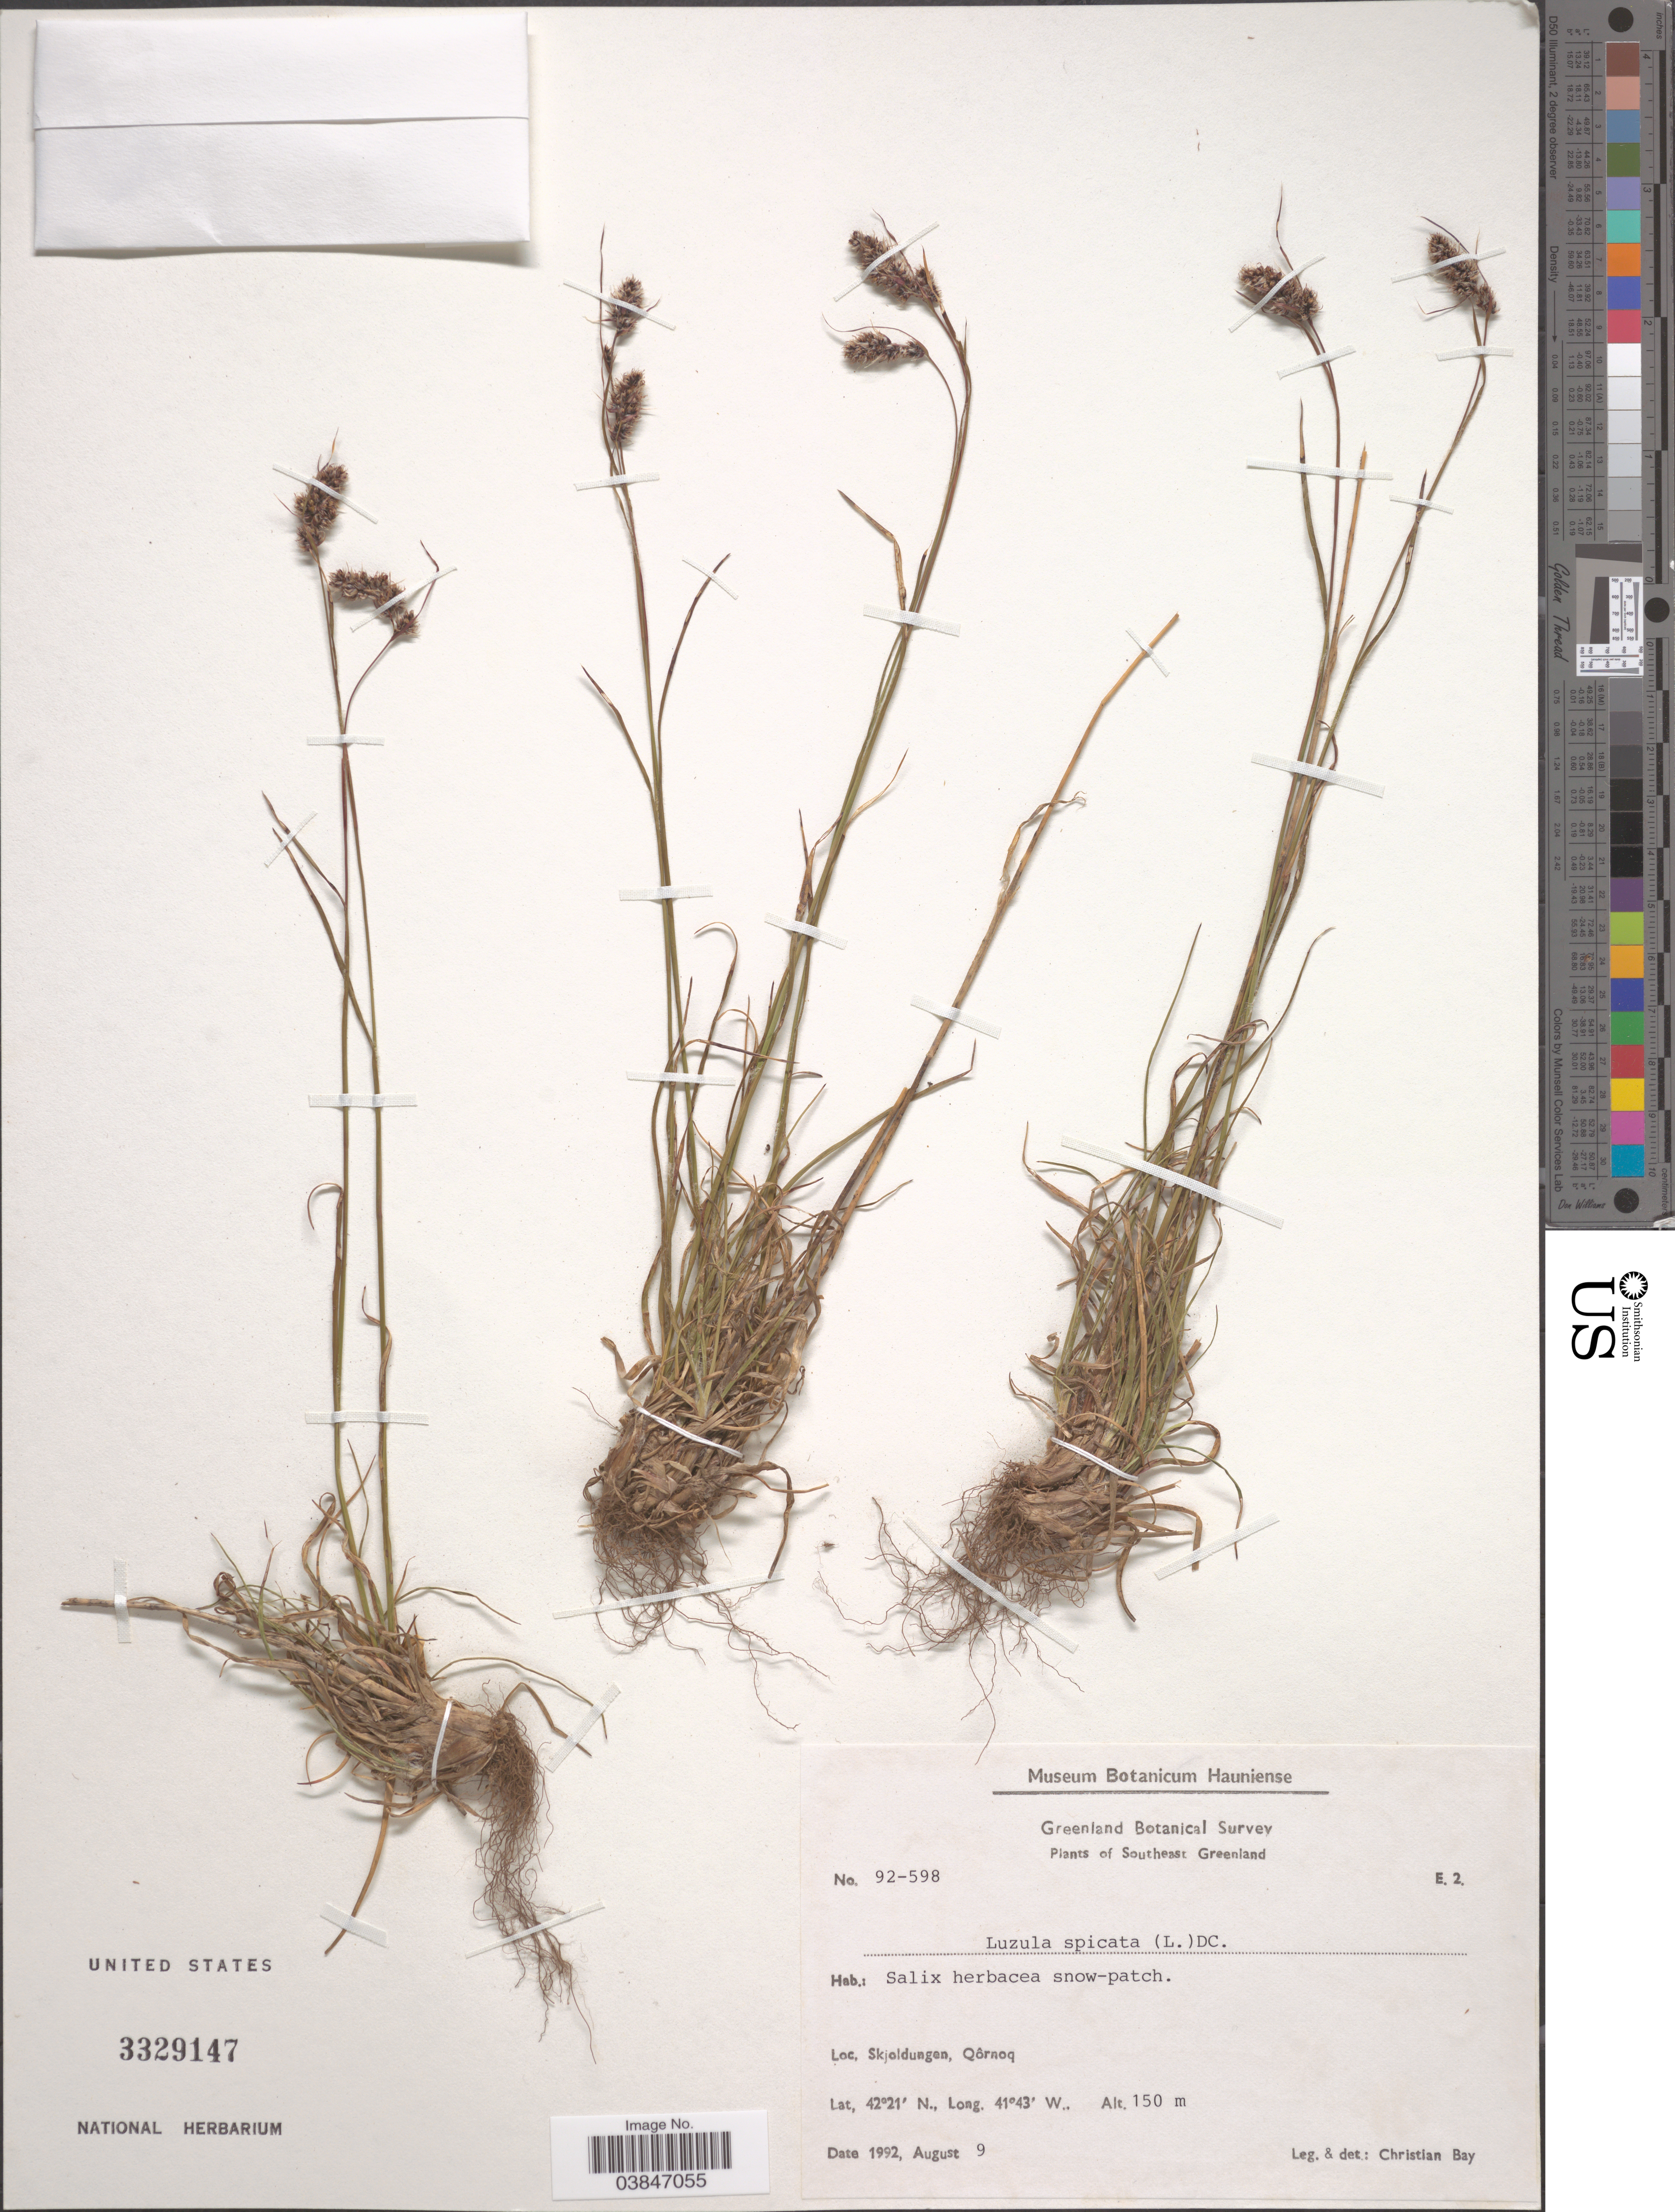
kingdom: Plantae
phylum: Tracheophyta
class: Liliopsida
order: Poales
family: Juncaceae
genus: Luzula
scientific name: Luzula spicata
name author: (L.) DC.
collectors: C. Bay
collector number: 92-598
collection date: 1992-08-09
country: Greenland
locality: Southeast Greenland. Skjoldungen, Qôrnoq.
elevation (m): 150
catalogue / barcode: US 3329147